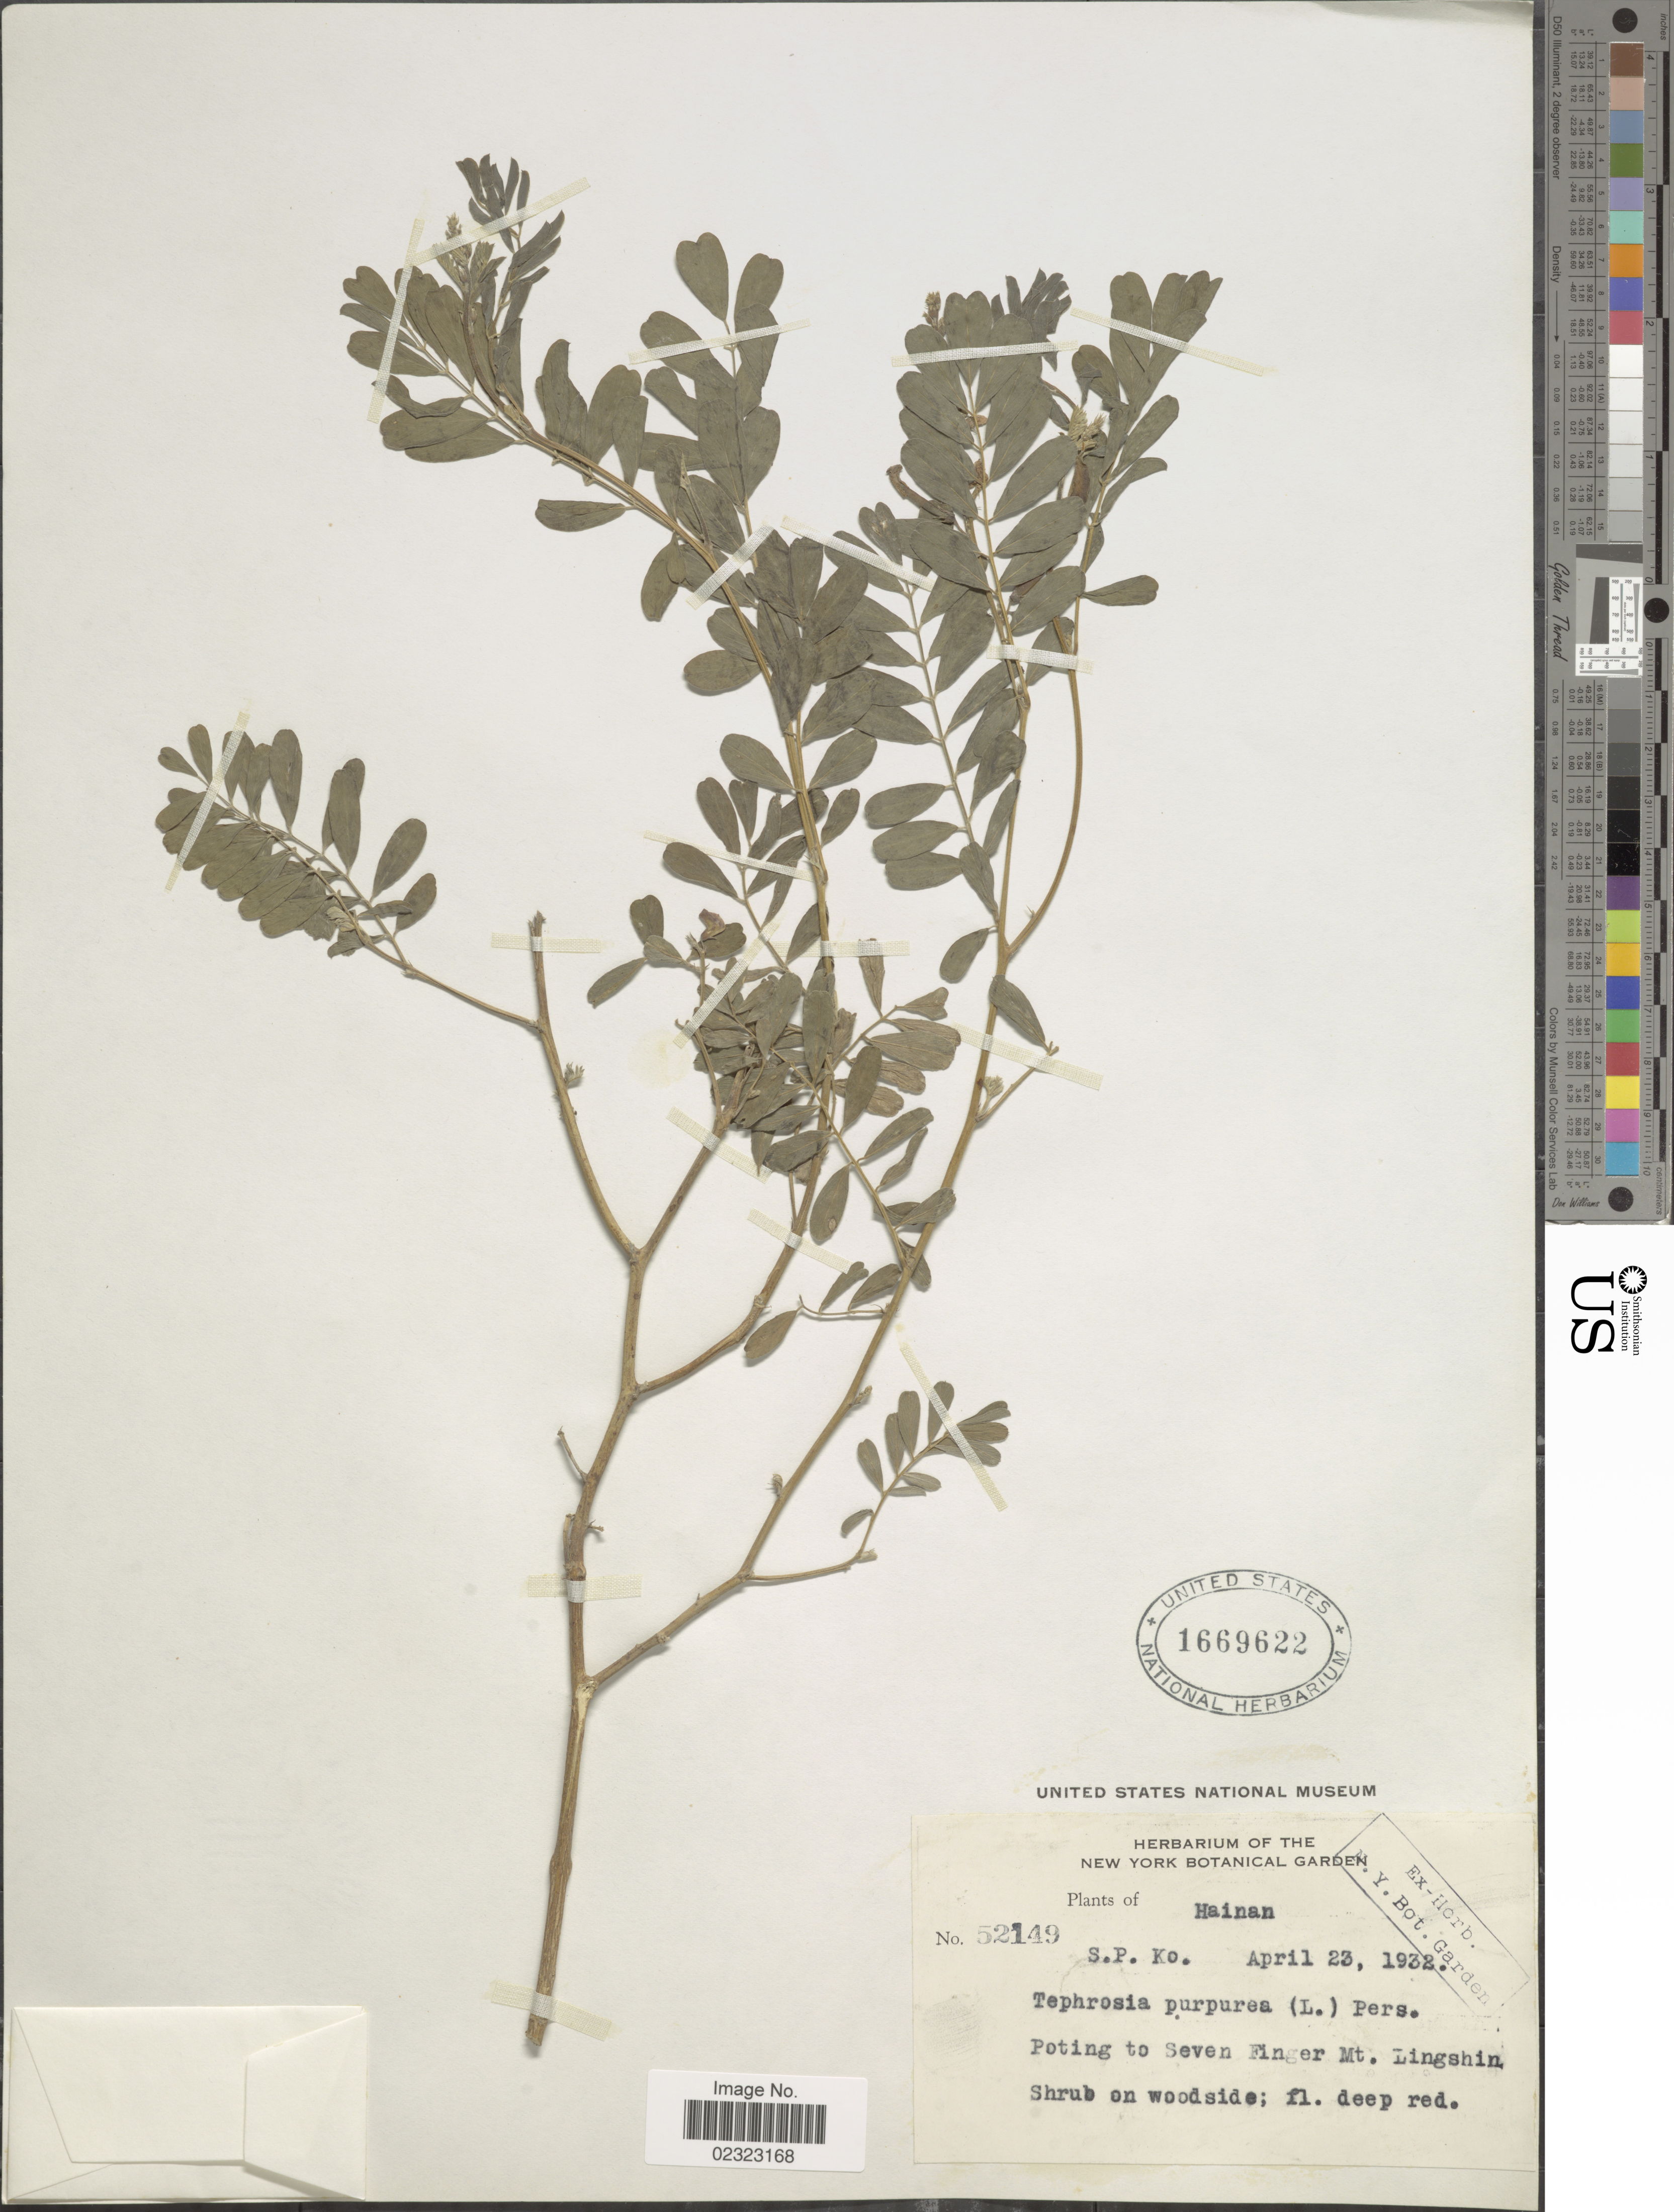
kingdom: Plantae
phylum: Tracheophyta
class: Magnoliopsida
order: Fabales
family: Fabaceae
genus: Tephrosia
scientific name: Tephrosia purpurea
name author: (L.) Pers.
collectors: S. P. Ko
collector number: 52149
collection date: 1932-04-23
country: China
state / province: Hainan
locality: Poting to Seven Finger Mt. Lingshin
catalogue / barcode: US 1669622